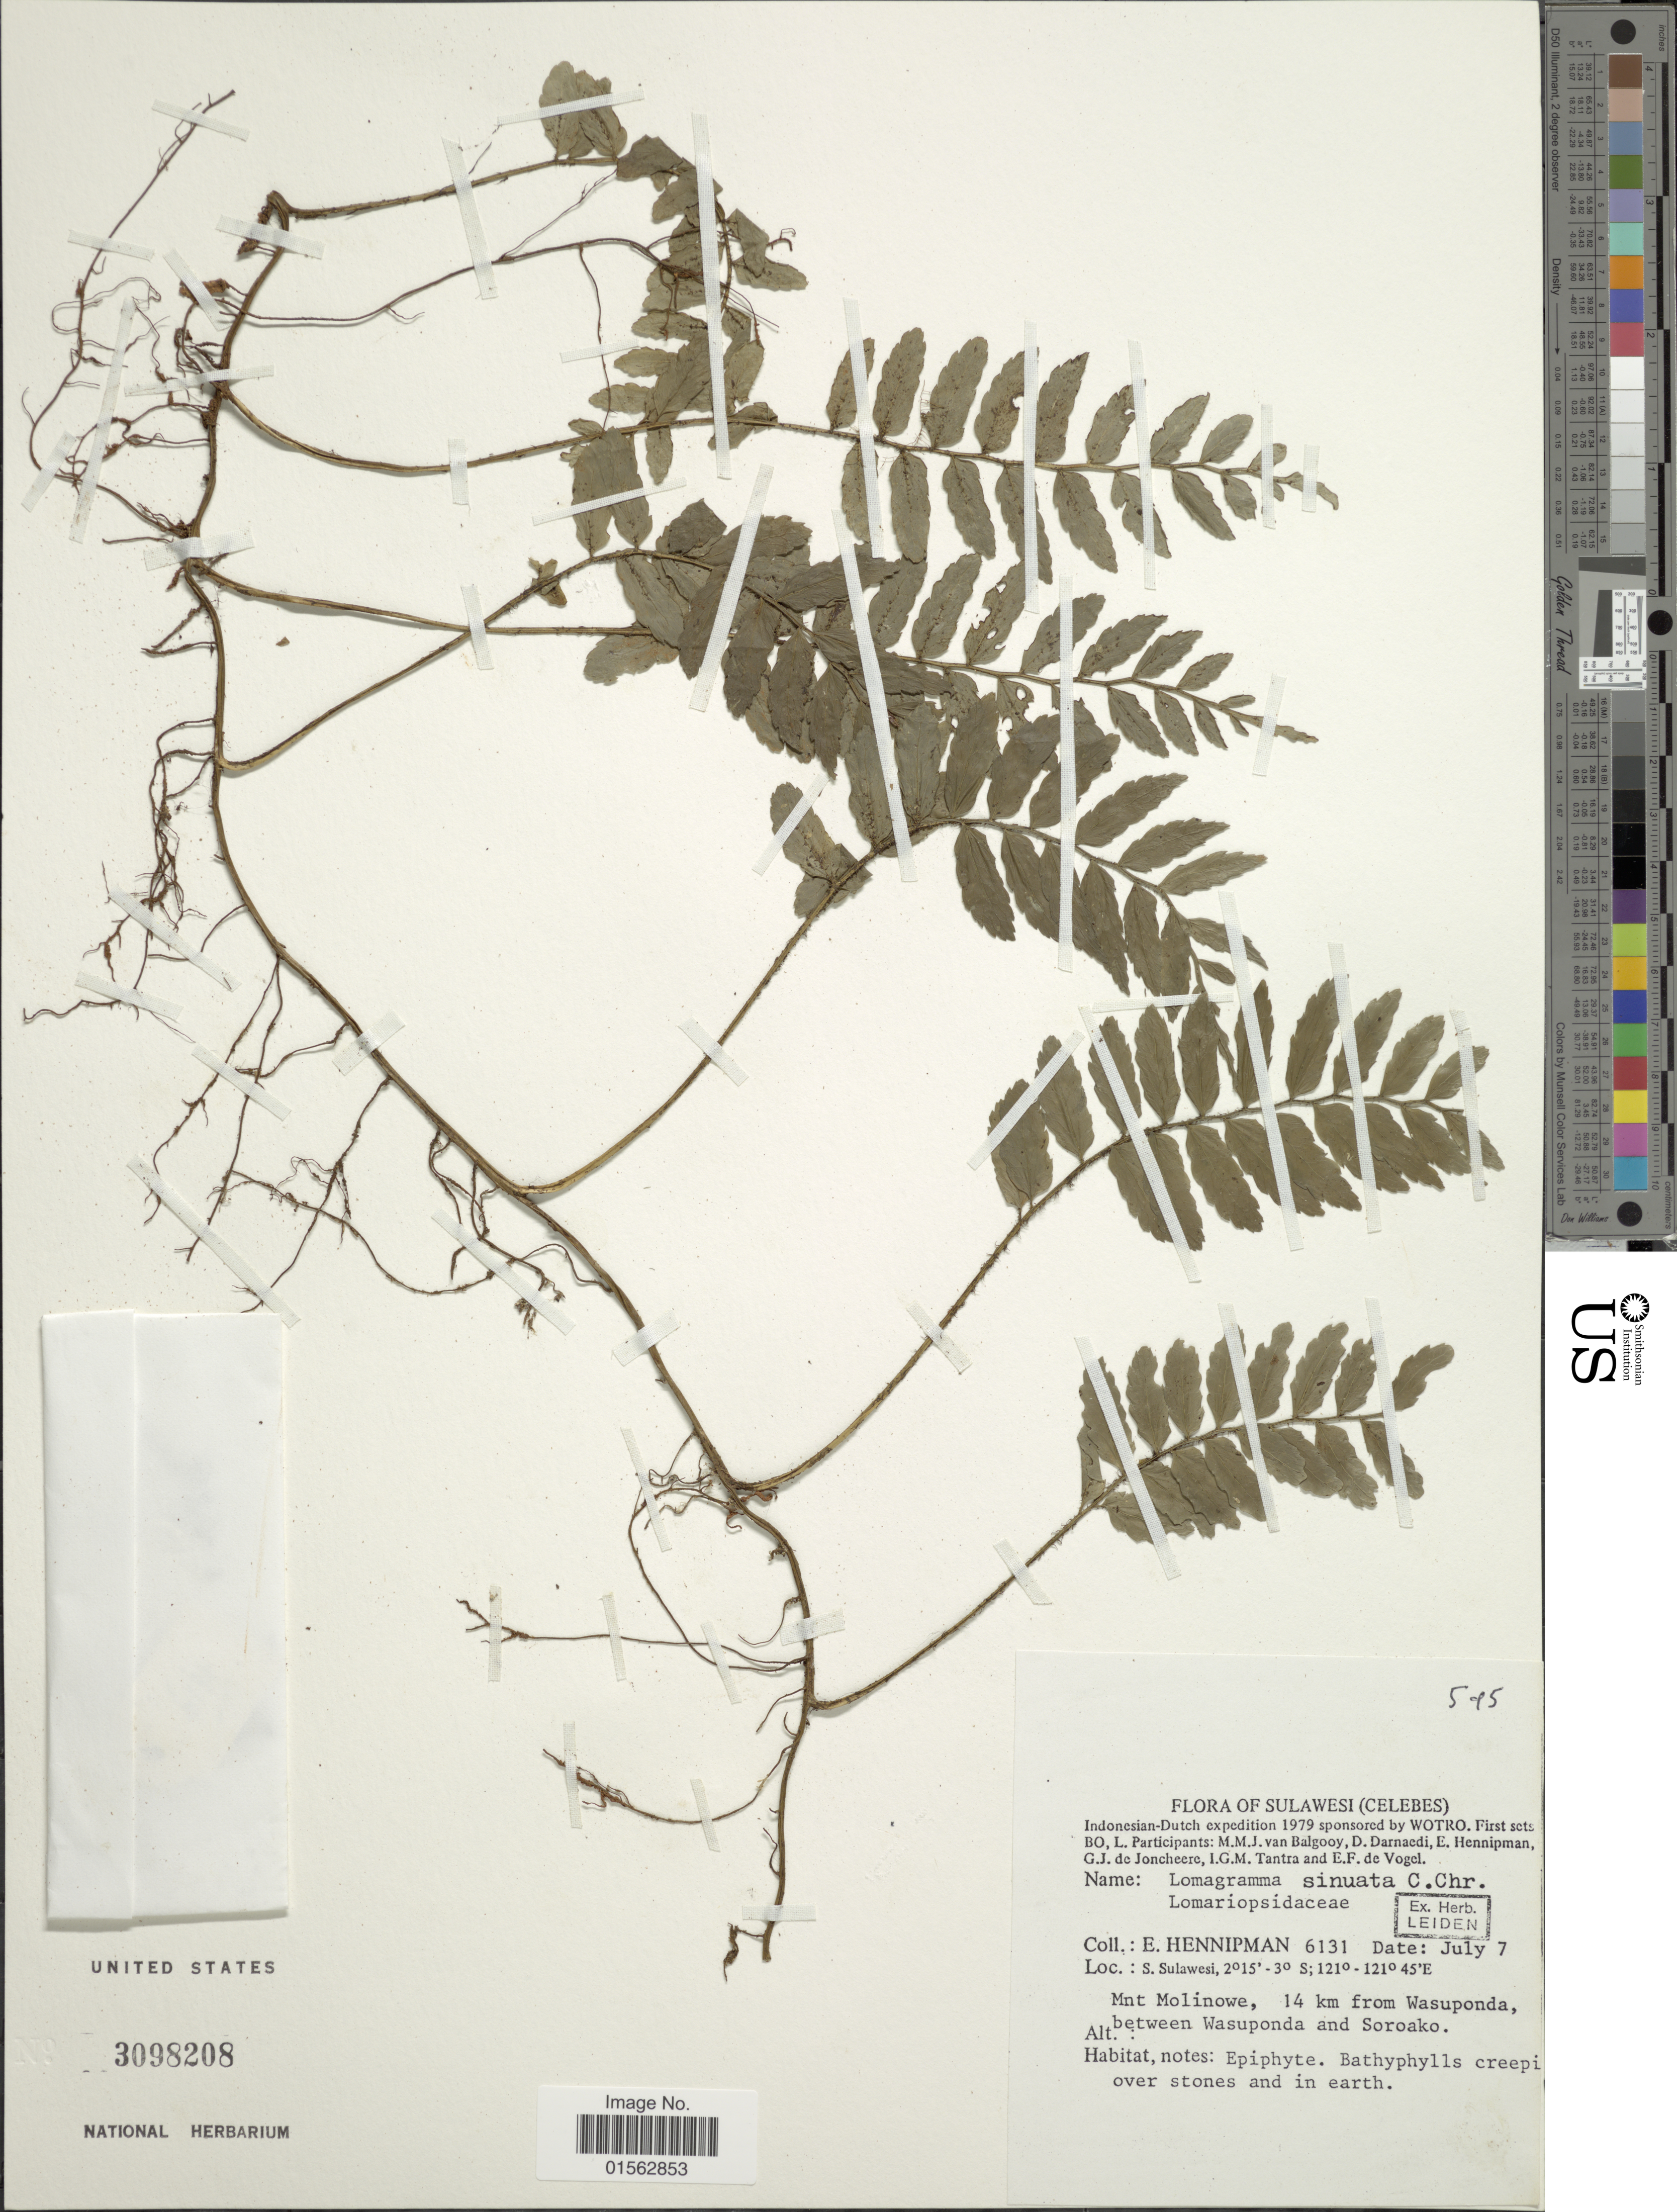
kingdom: Plantae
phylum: Tracheophyta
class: Polypodiopsida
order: Polypodiales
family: Dryopteridaceae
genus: Lomagramma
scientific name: Lomagramma sinuata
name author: C. Chr.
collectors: E. Hennipman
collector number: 6131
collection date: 1979-07-07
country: Indonesia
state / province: Sulawesi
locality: Sulawesi (Celebes), S. Sulawesi, Mnt Molinowe, 14 km from Wasuponda between Wasuponda and Soroako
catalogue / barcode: US 3098208